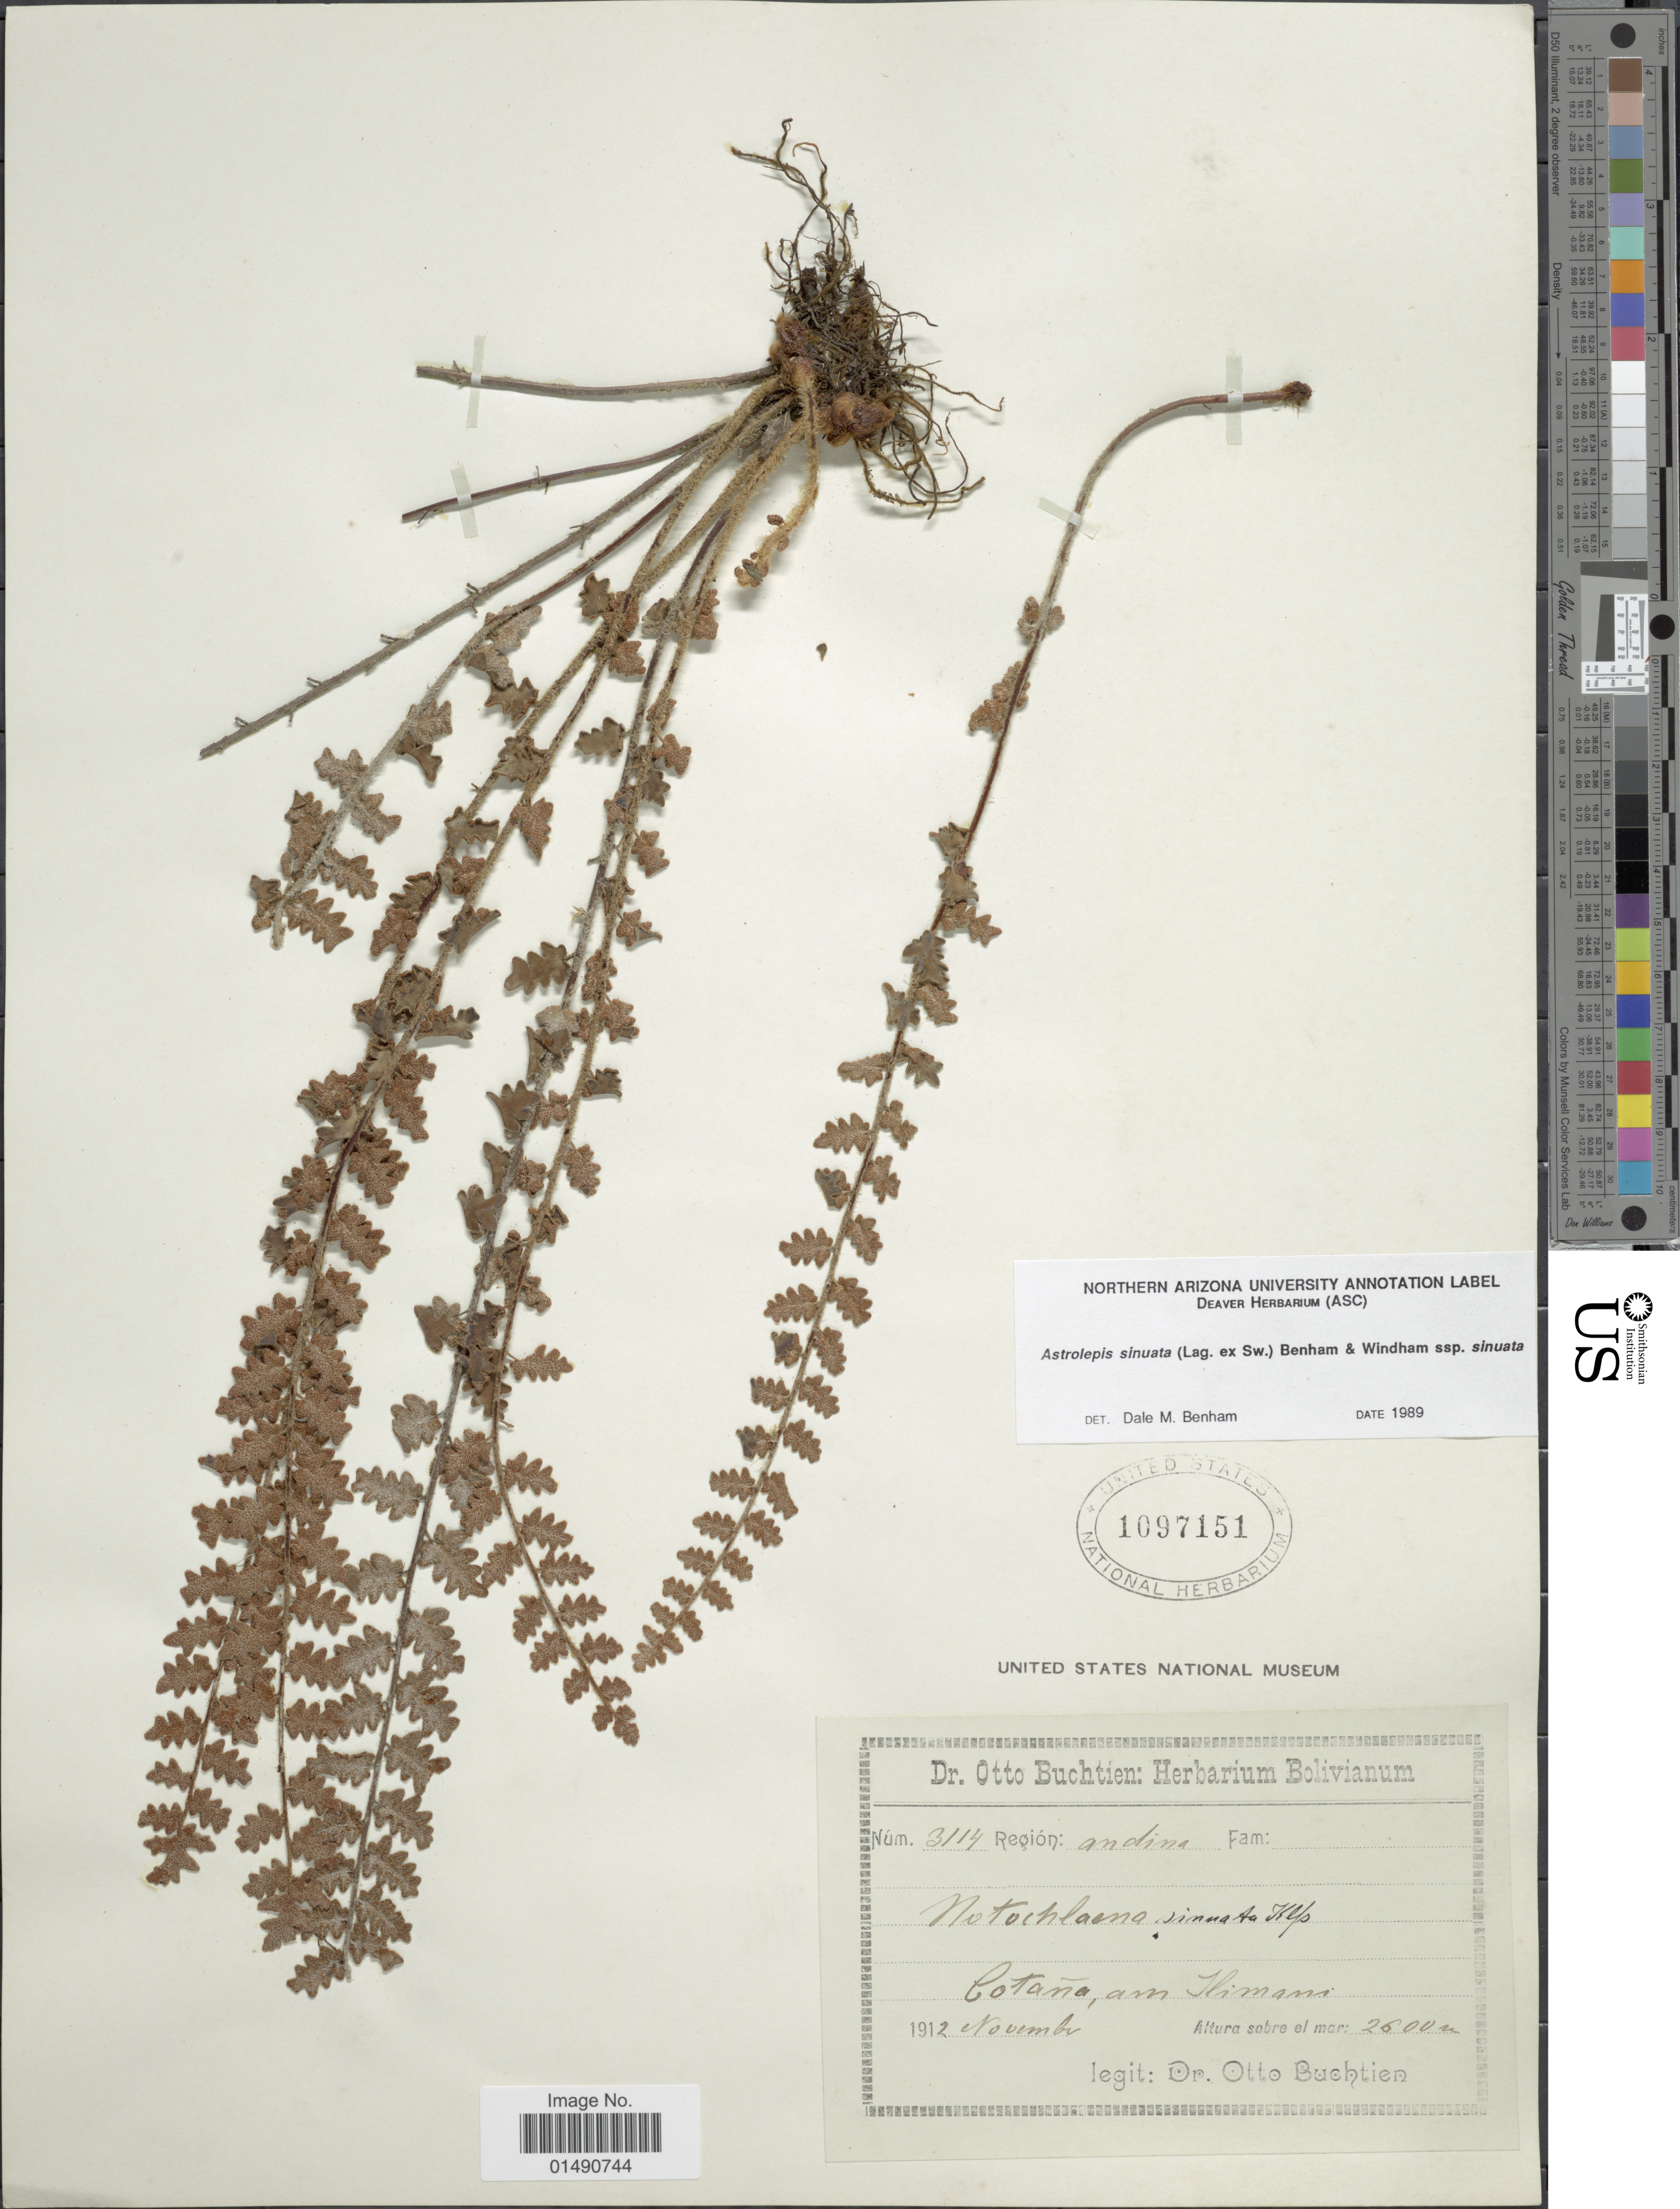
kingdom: Plantae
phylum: Tracheophyta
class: Polypodiopsida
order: Polypodiales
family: Pteridaceae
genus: Astrolepis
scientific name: Astrolepis sinuata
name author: (Lag. ex Sw.) D.M. Benham & Windham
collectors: O. Buchtien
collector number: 3114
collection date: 1912-11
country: Bolivia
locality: Region: Andina, Cotana, am Ilimani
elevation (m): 2600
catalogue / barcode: US 2164348